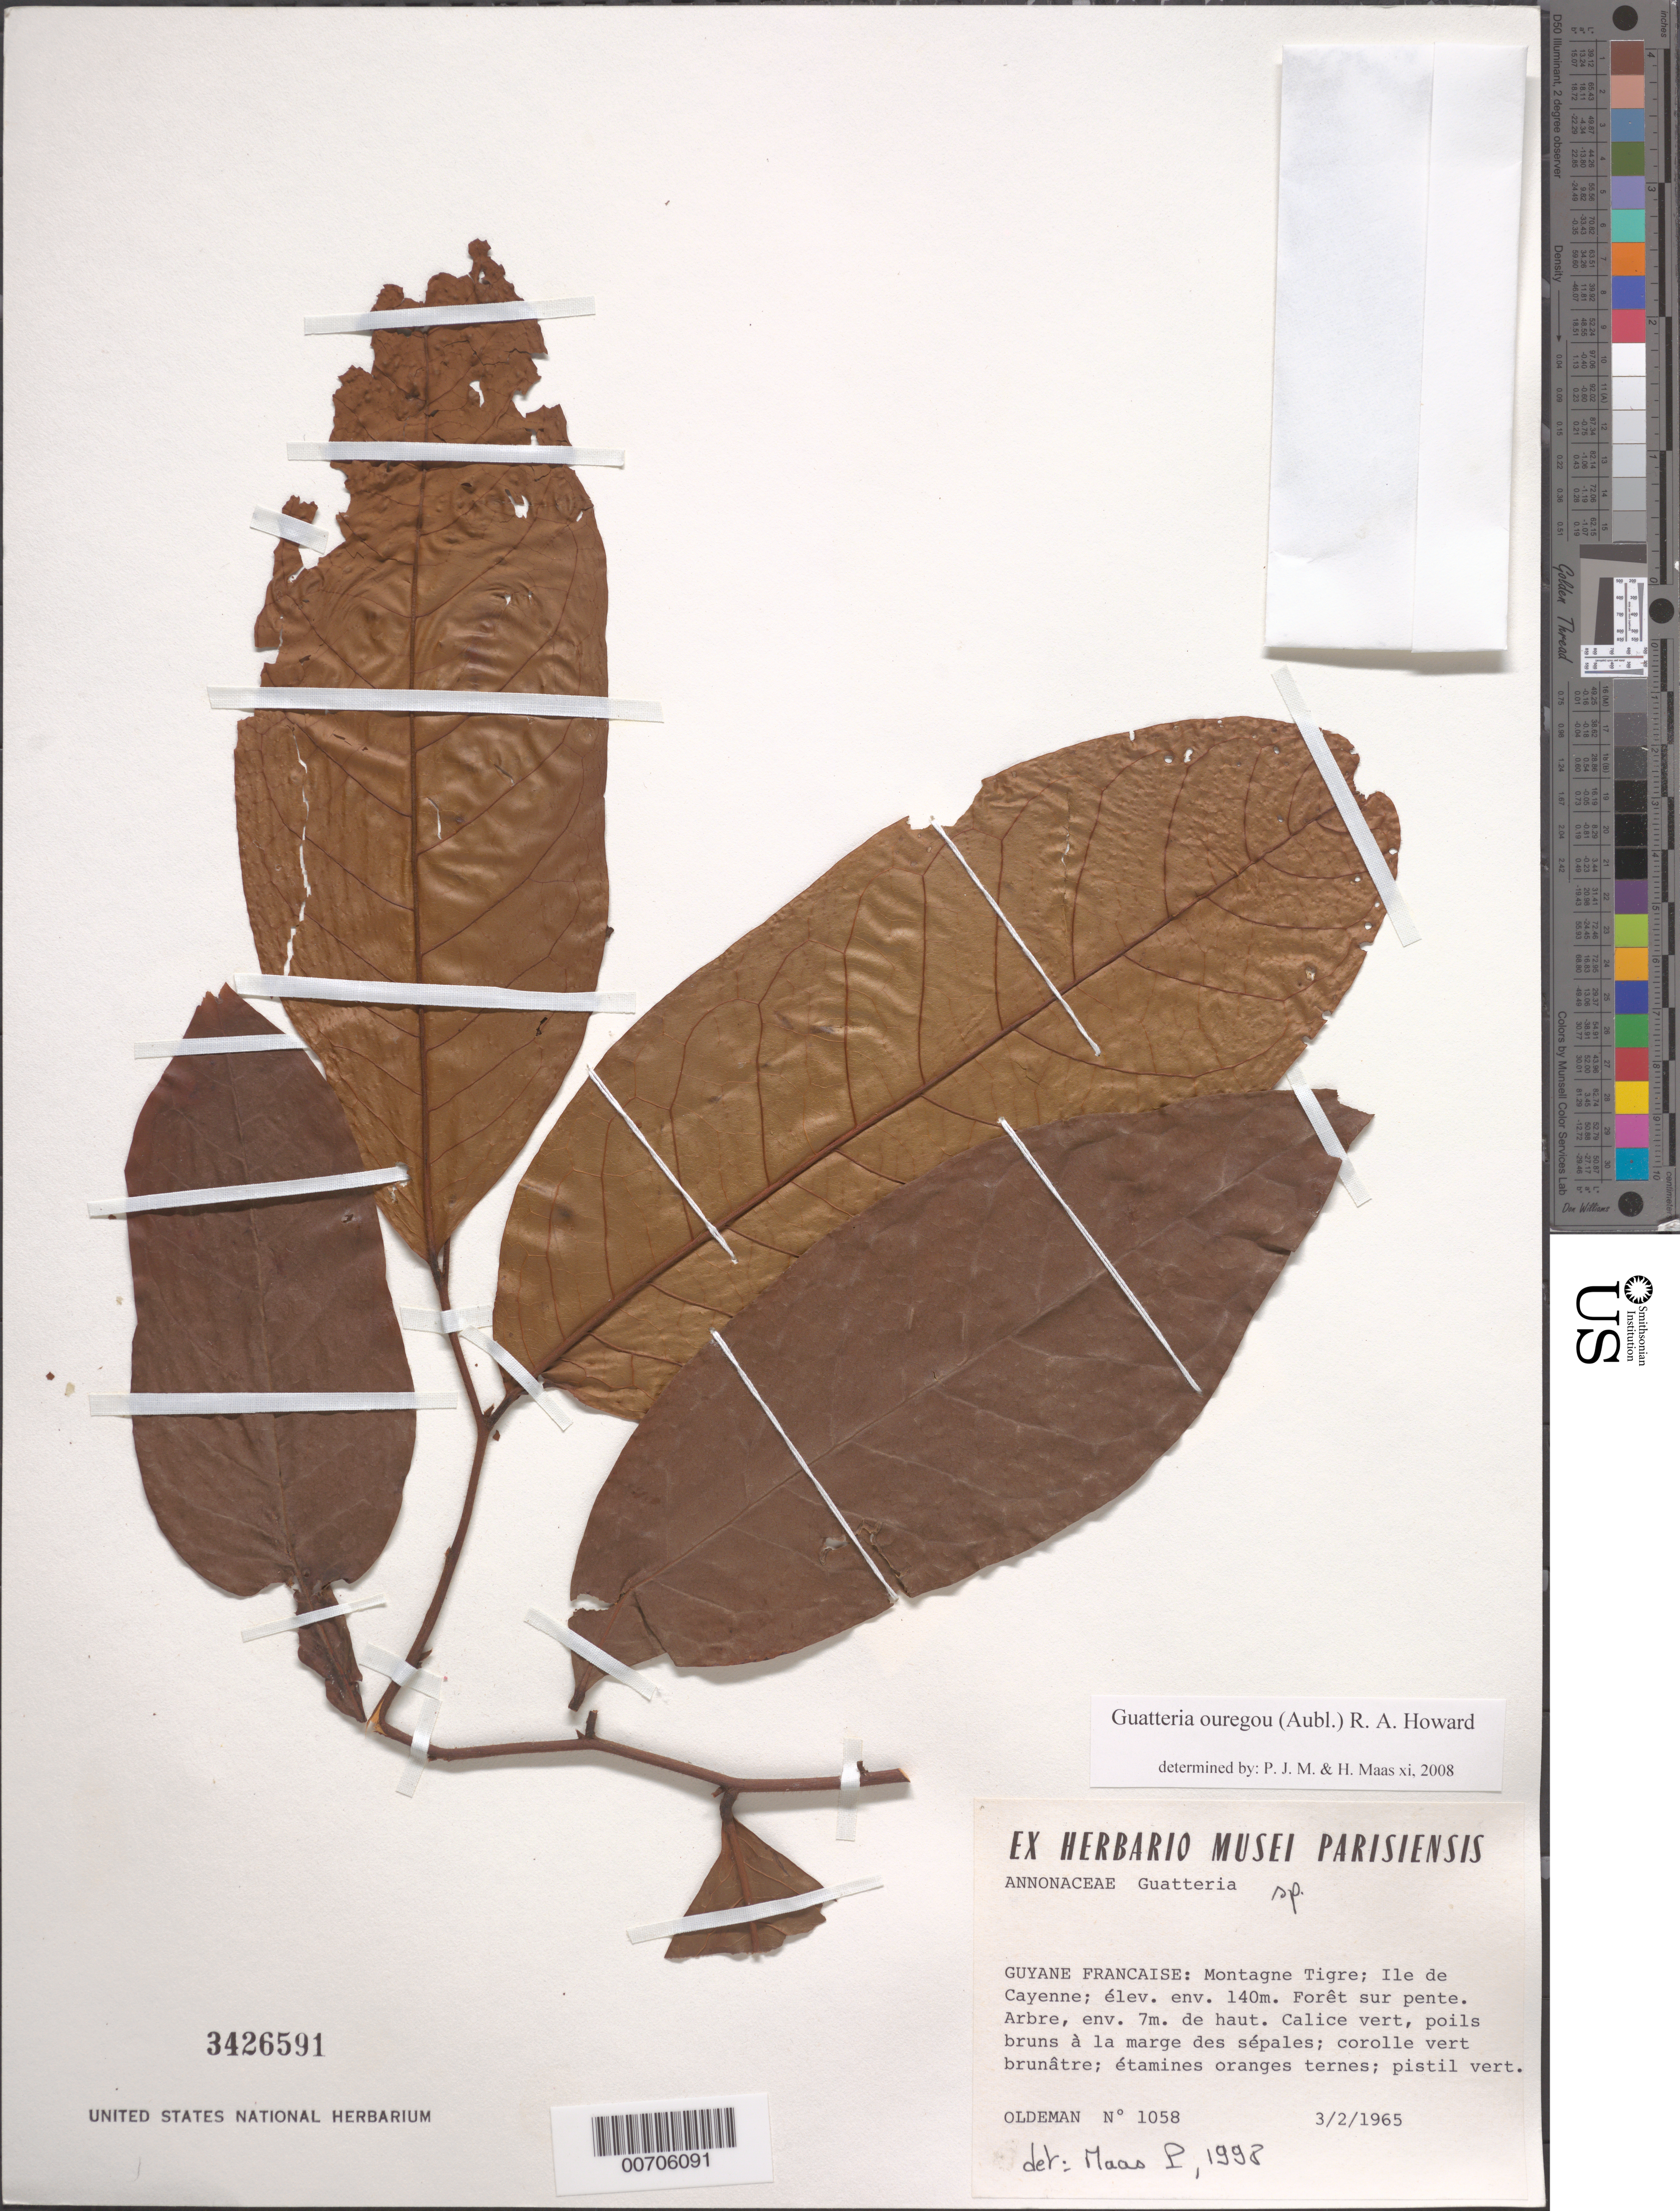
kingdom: Plantae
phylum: Tracheophyta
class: Magnoliopsida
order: Magnoliales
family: Annonaceae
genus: Guatteria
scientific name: Guatteria ouregou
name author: (Aubl.) Dunal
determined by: Maas, Paul J.; Maas, H.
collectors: R. Oldeman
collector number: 1058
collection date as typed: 3-Feb-65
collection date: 1965-02-03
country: French Guiana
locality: Montagne Tigre, Ile de Cayenne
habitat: Forest on slope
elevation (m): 140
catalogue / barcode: US 3426591